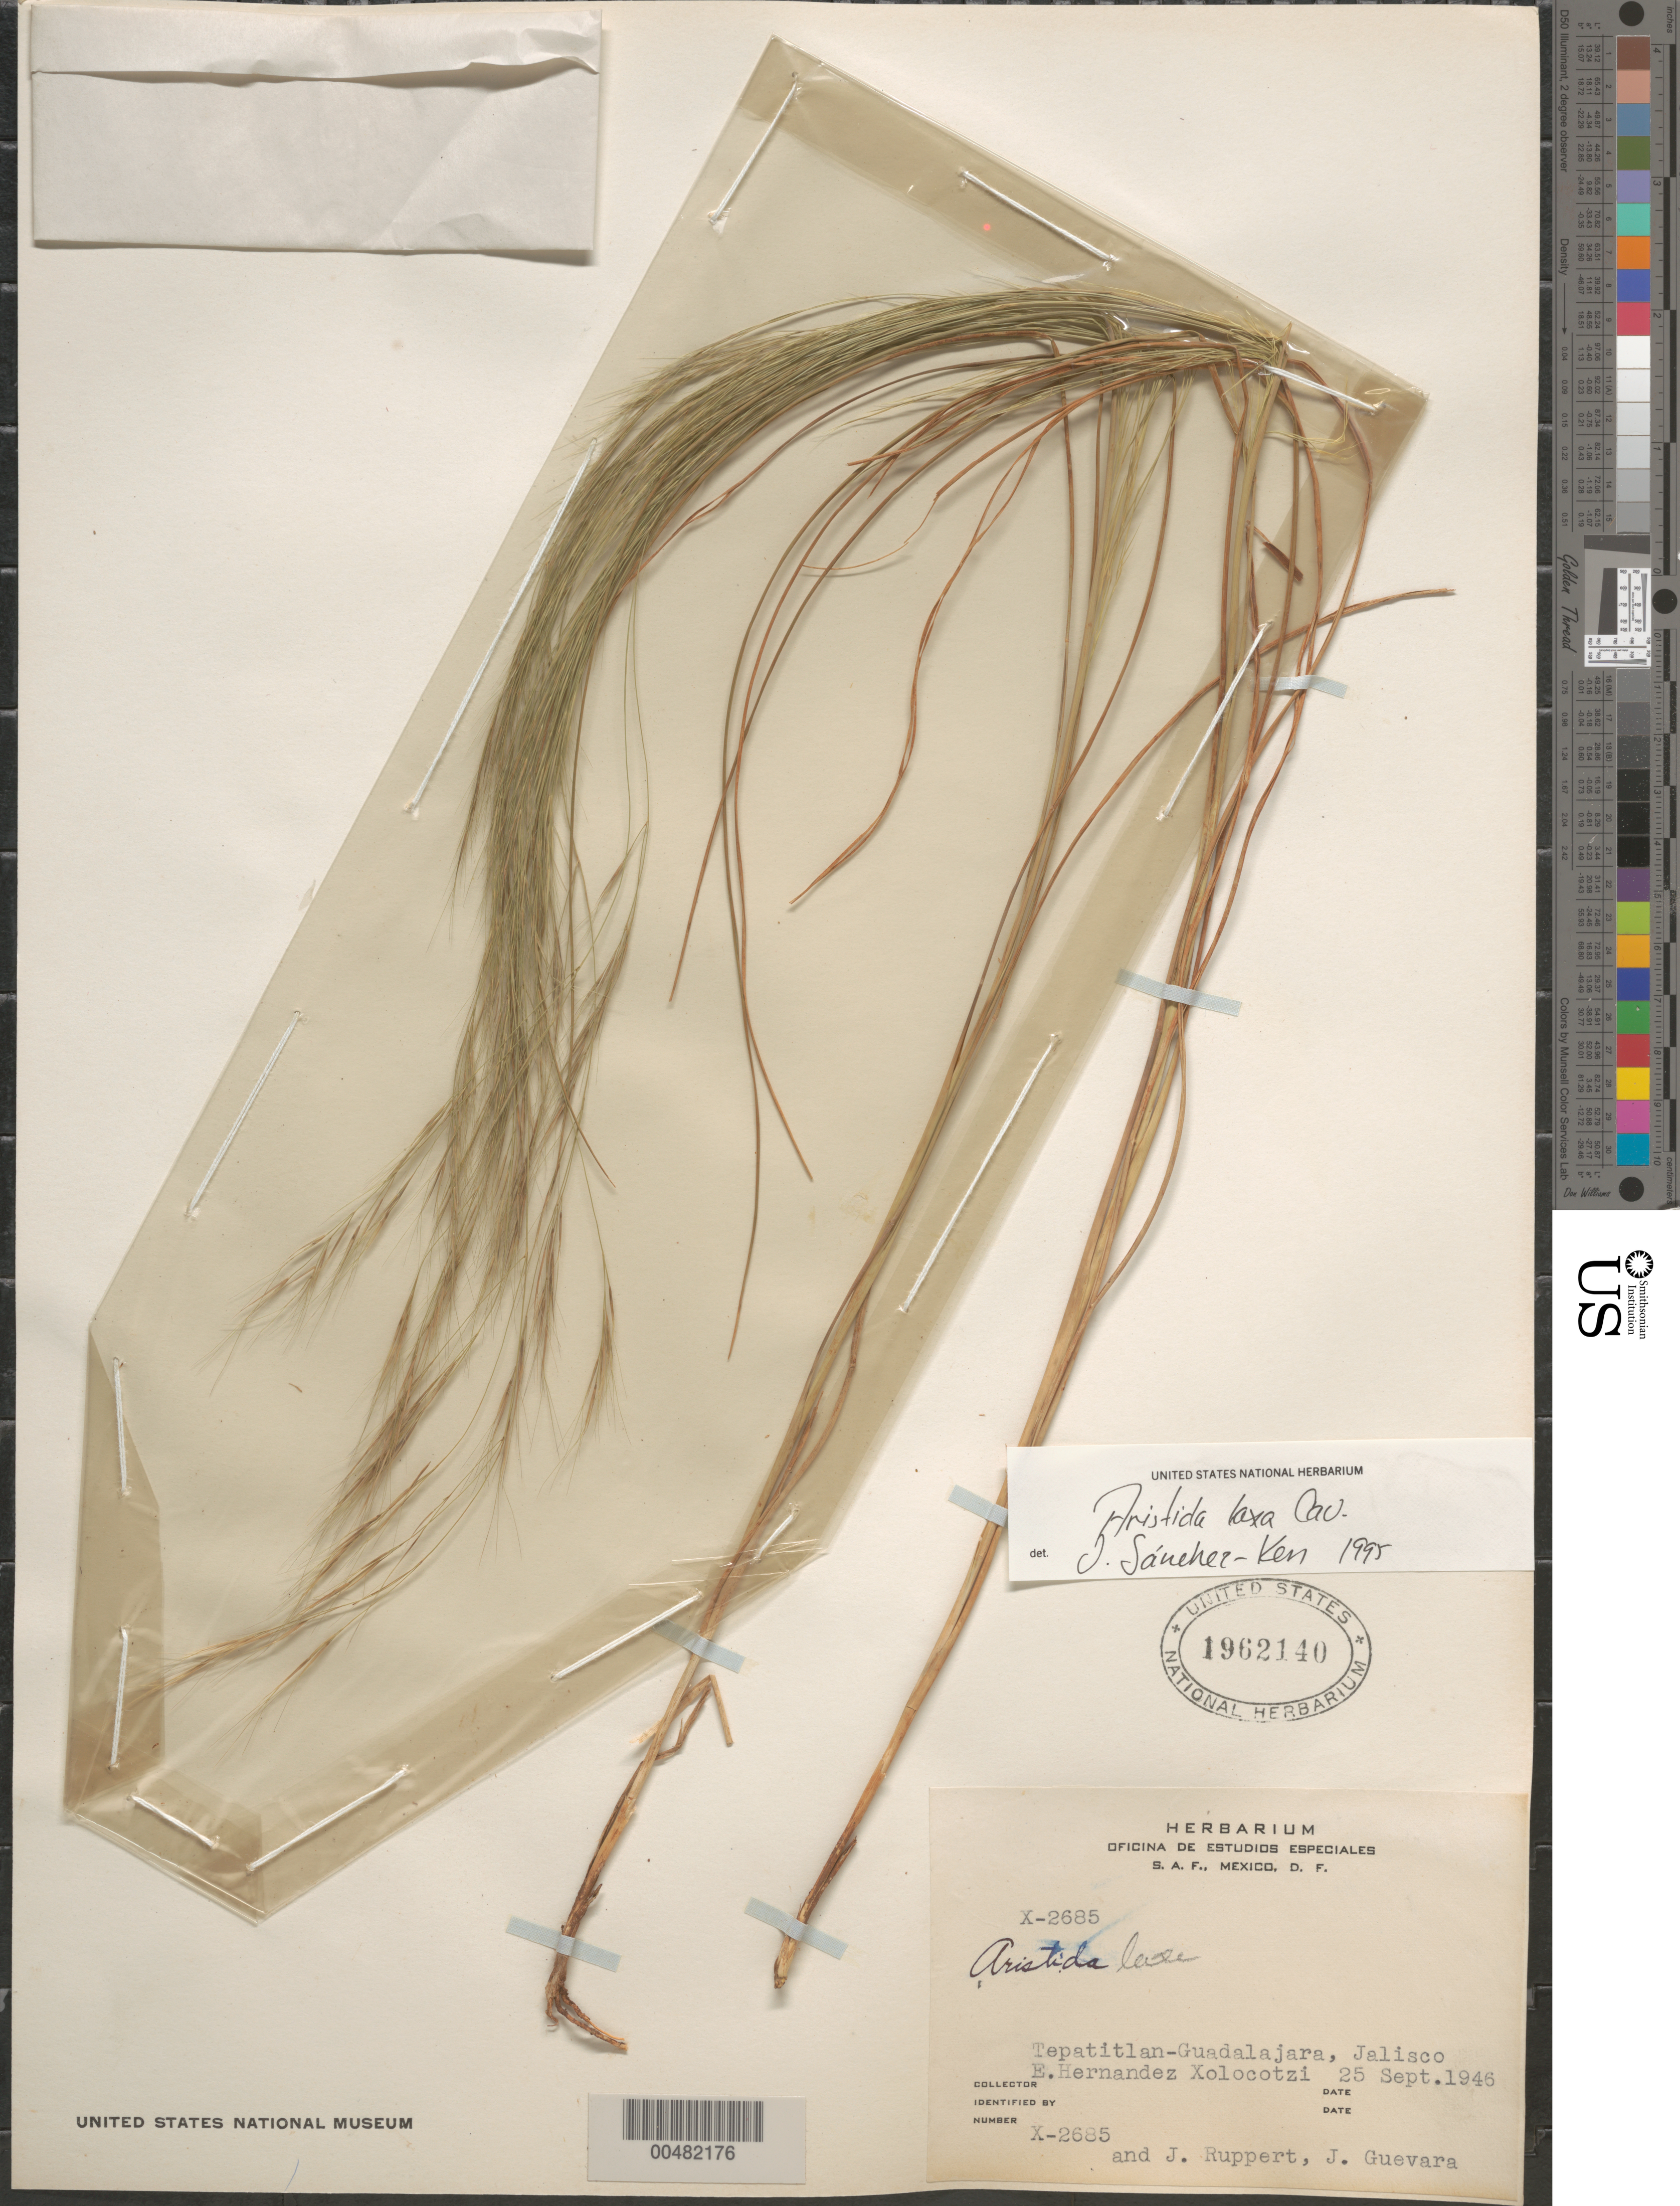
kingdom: Plantae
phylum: Tracheophyta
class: Liliopsida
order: Poales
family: Poaceae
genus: Aristida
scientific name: Aristida laxa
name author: Cav.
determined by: Sánchez-Ken, J. G.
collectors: E. I. Hernández-X., J. Ruppert & J. Guevara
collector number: X-2685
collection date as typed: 25 Sep 1946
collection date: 1946-09-25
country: Mexico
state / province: Jalisco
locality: Tepatitlan-Guadalajara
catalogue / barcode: US 1962140